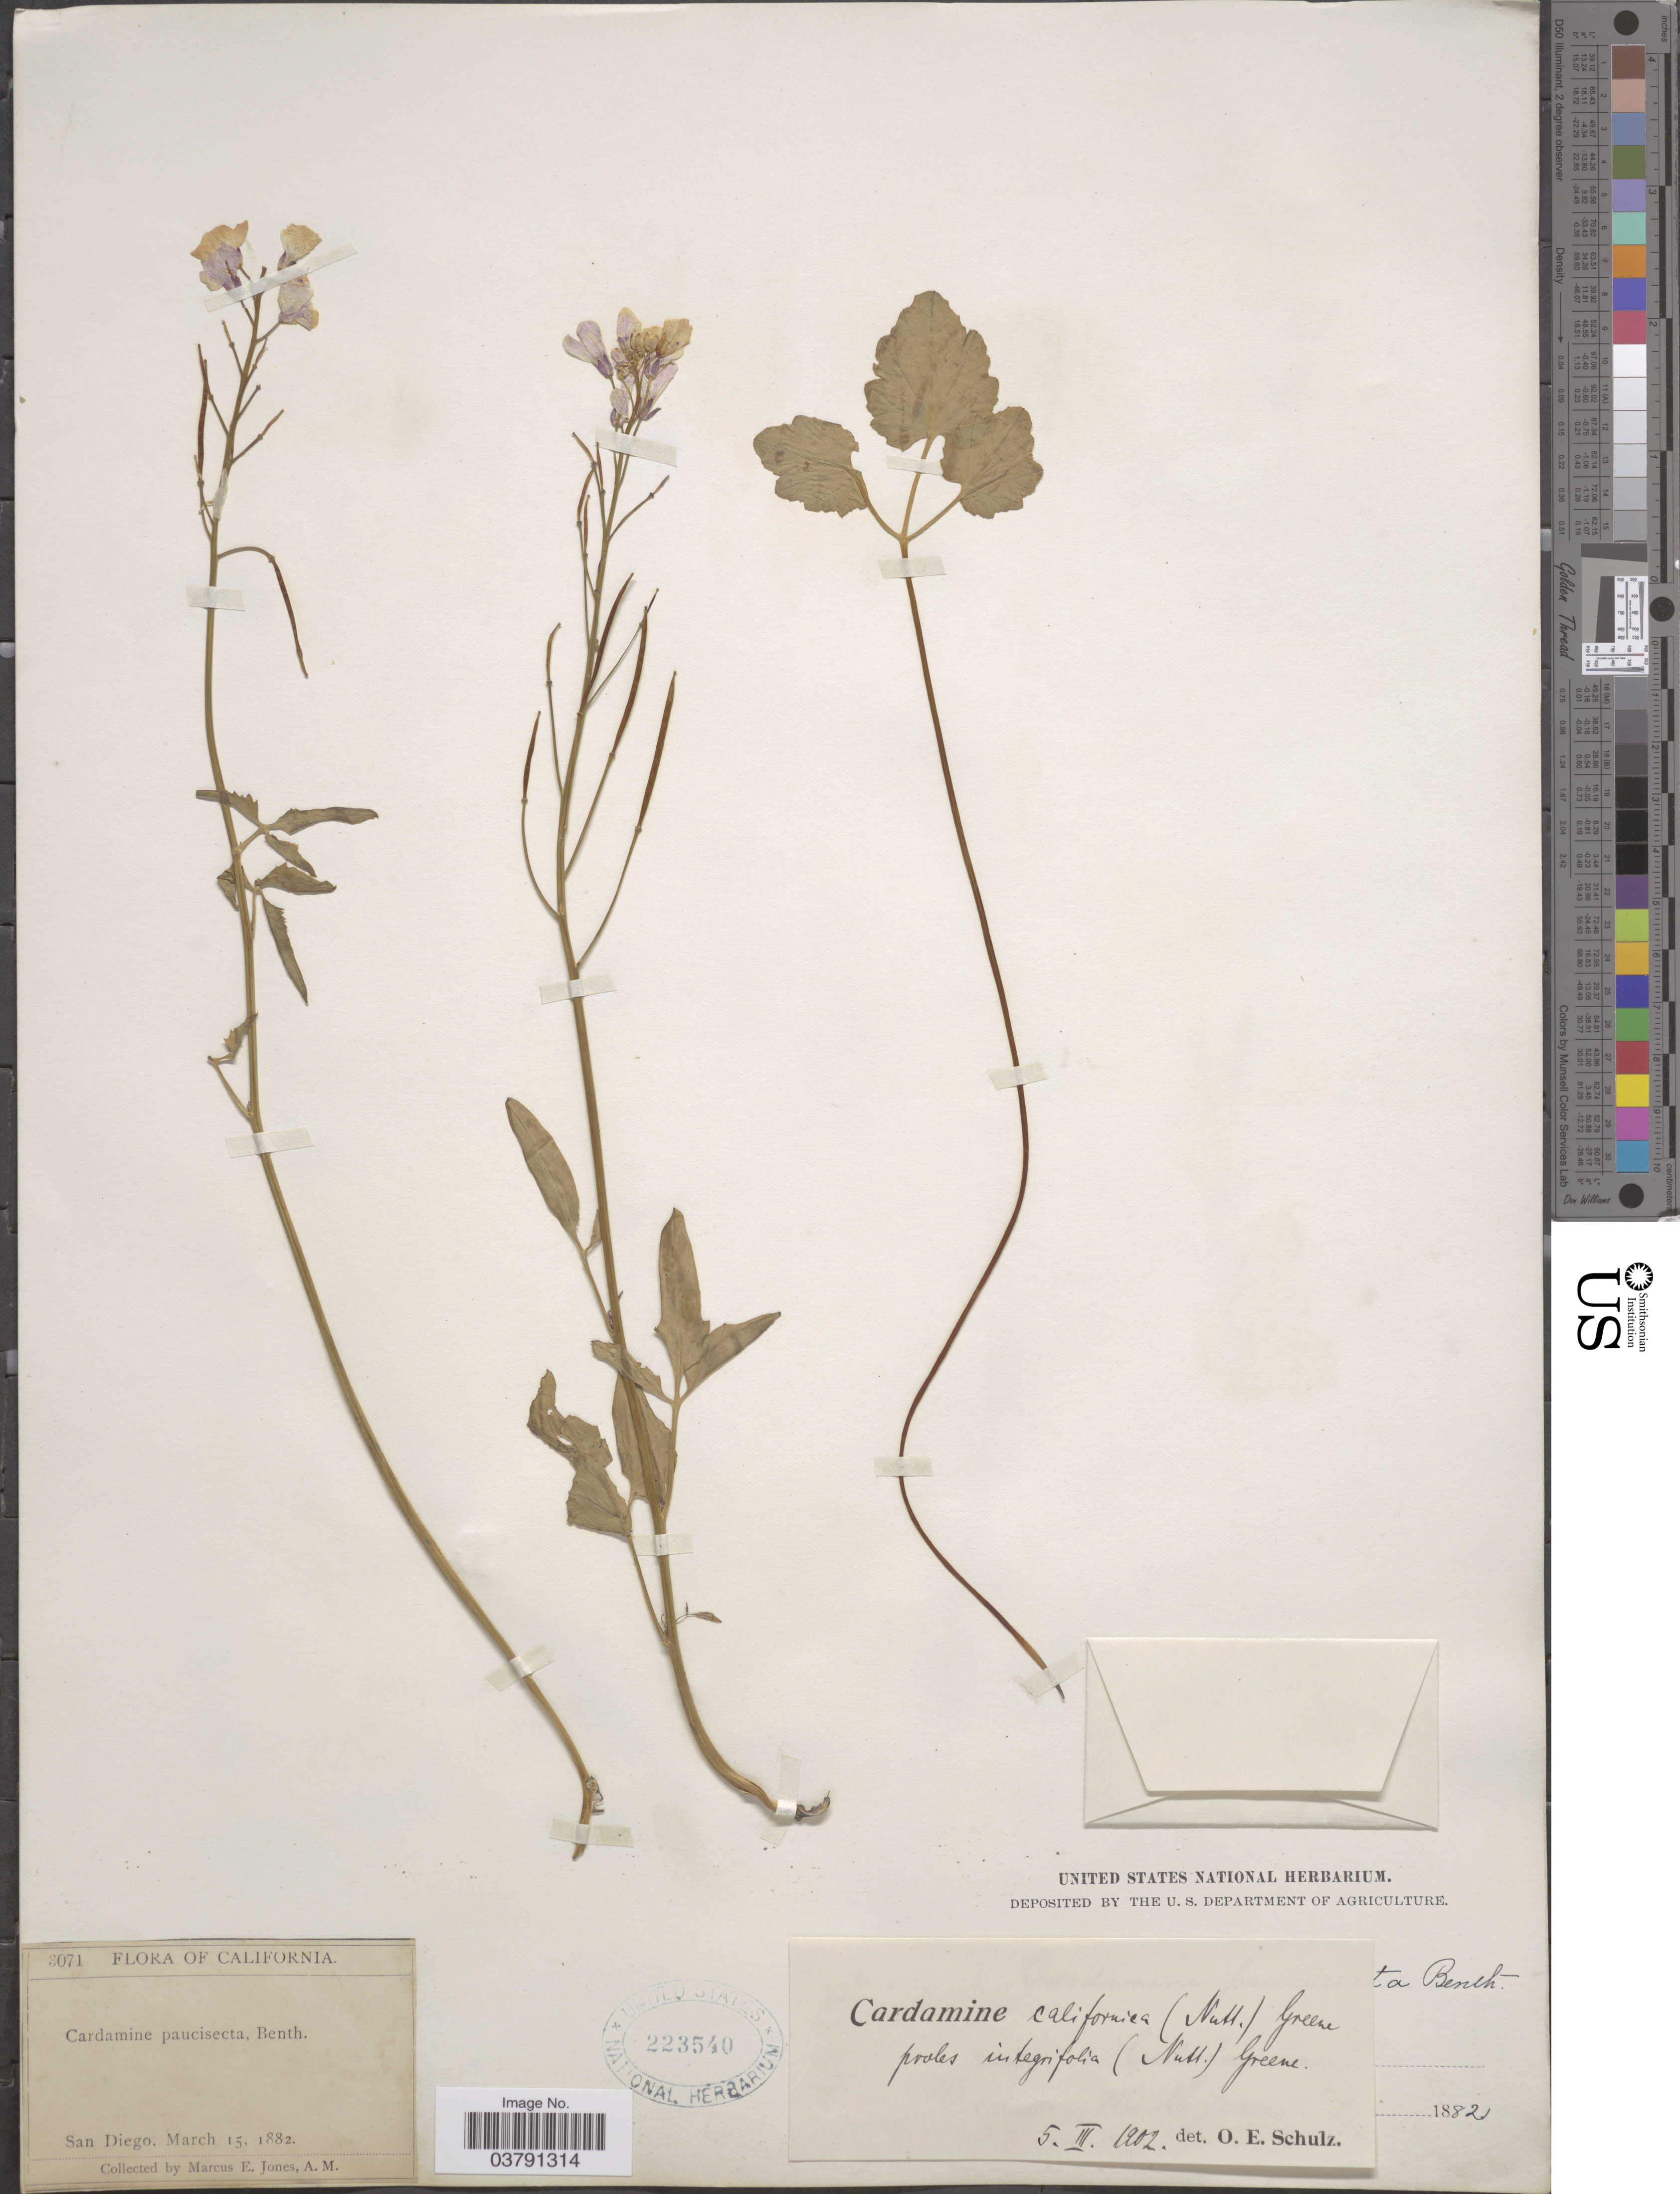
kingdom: Plantae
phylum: Tracheophyta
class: Magnoliopsida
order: Brassicales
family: Brassicaceae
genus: Dentaria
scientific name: Dentaria californica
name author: Nutt.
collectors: M. E. Jones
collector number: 3071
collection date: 1882-03-15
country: United States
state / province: California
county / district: San Diego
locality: San Diego.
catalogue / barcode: US 223540